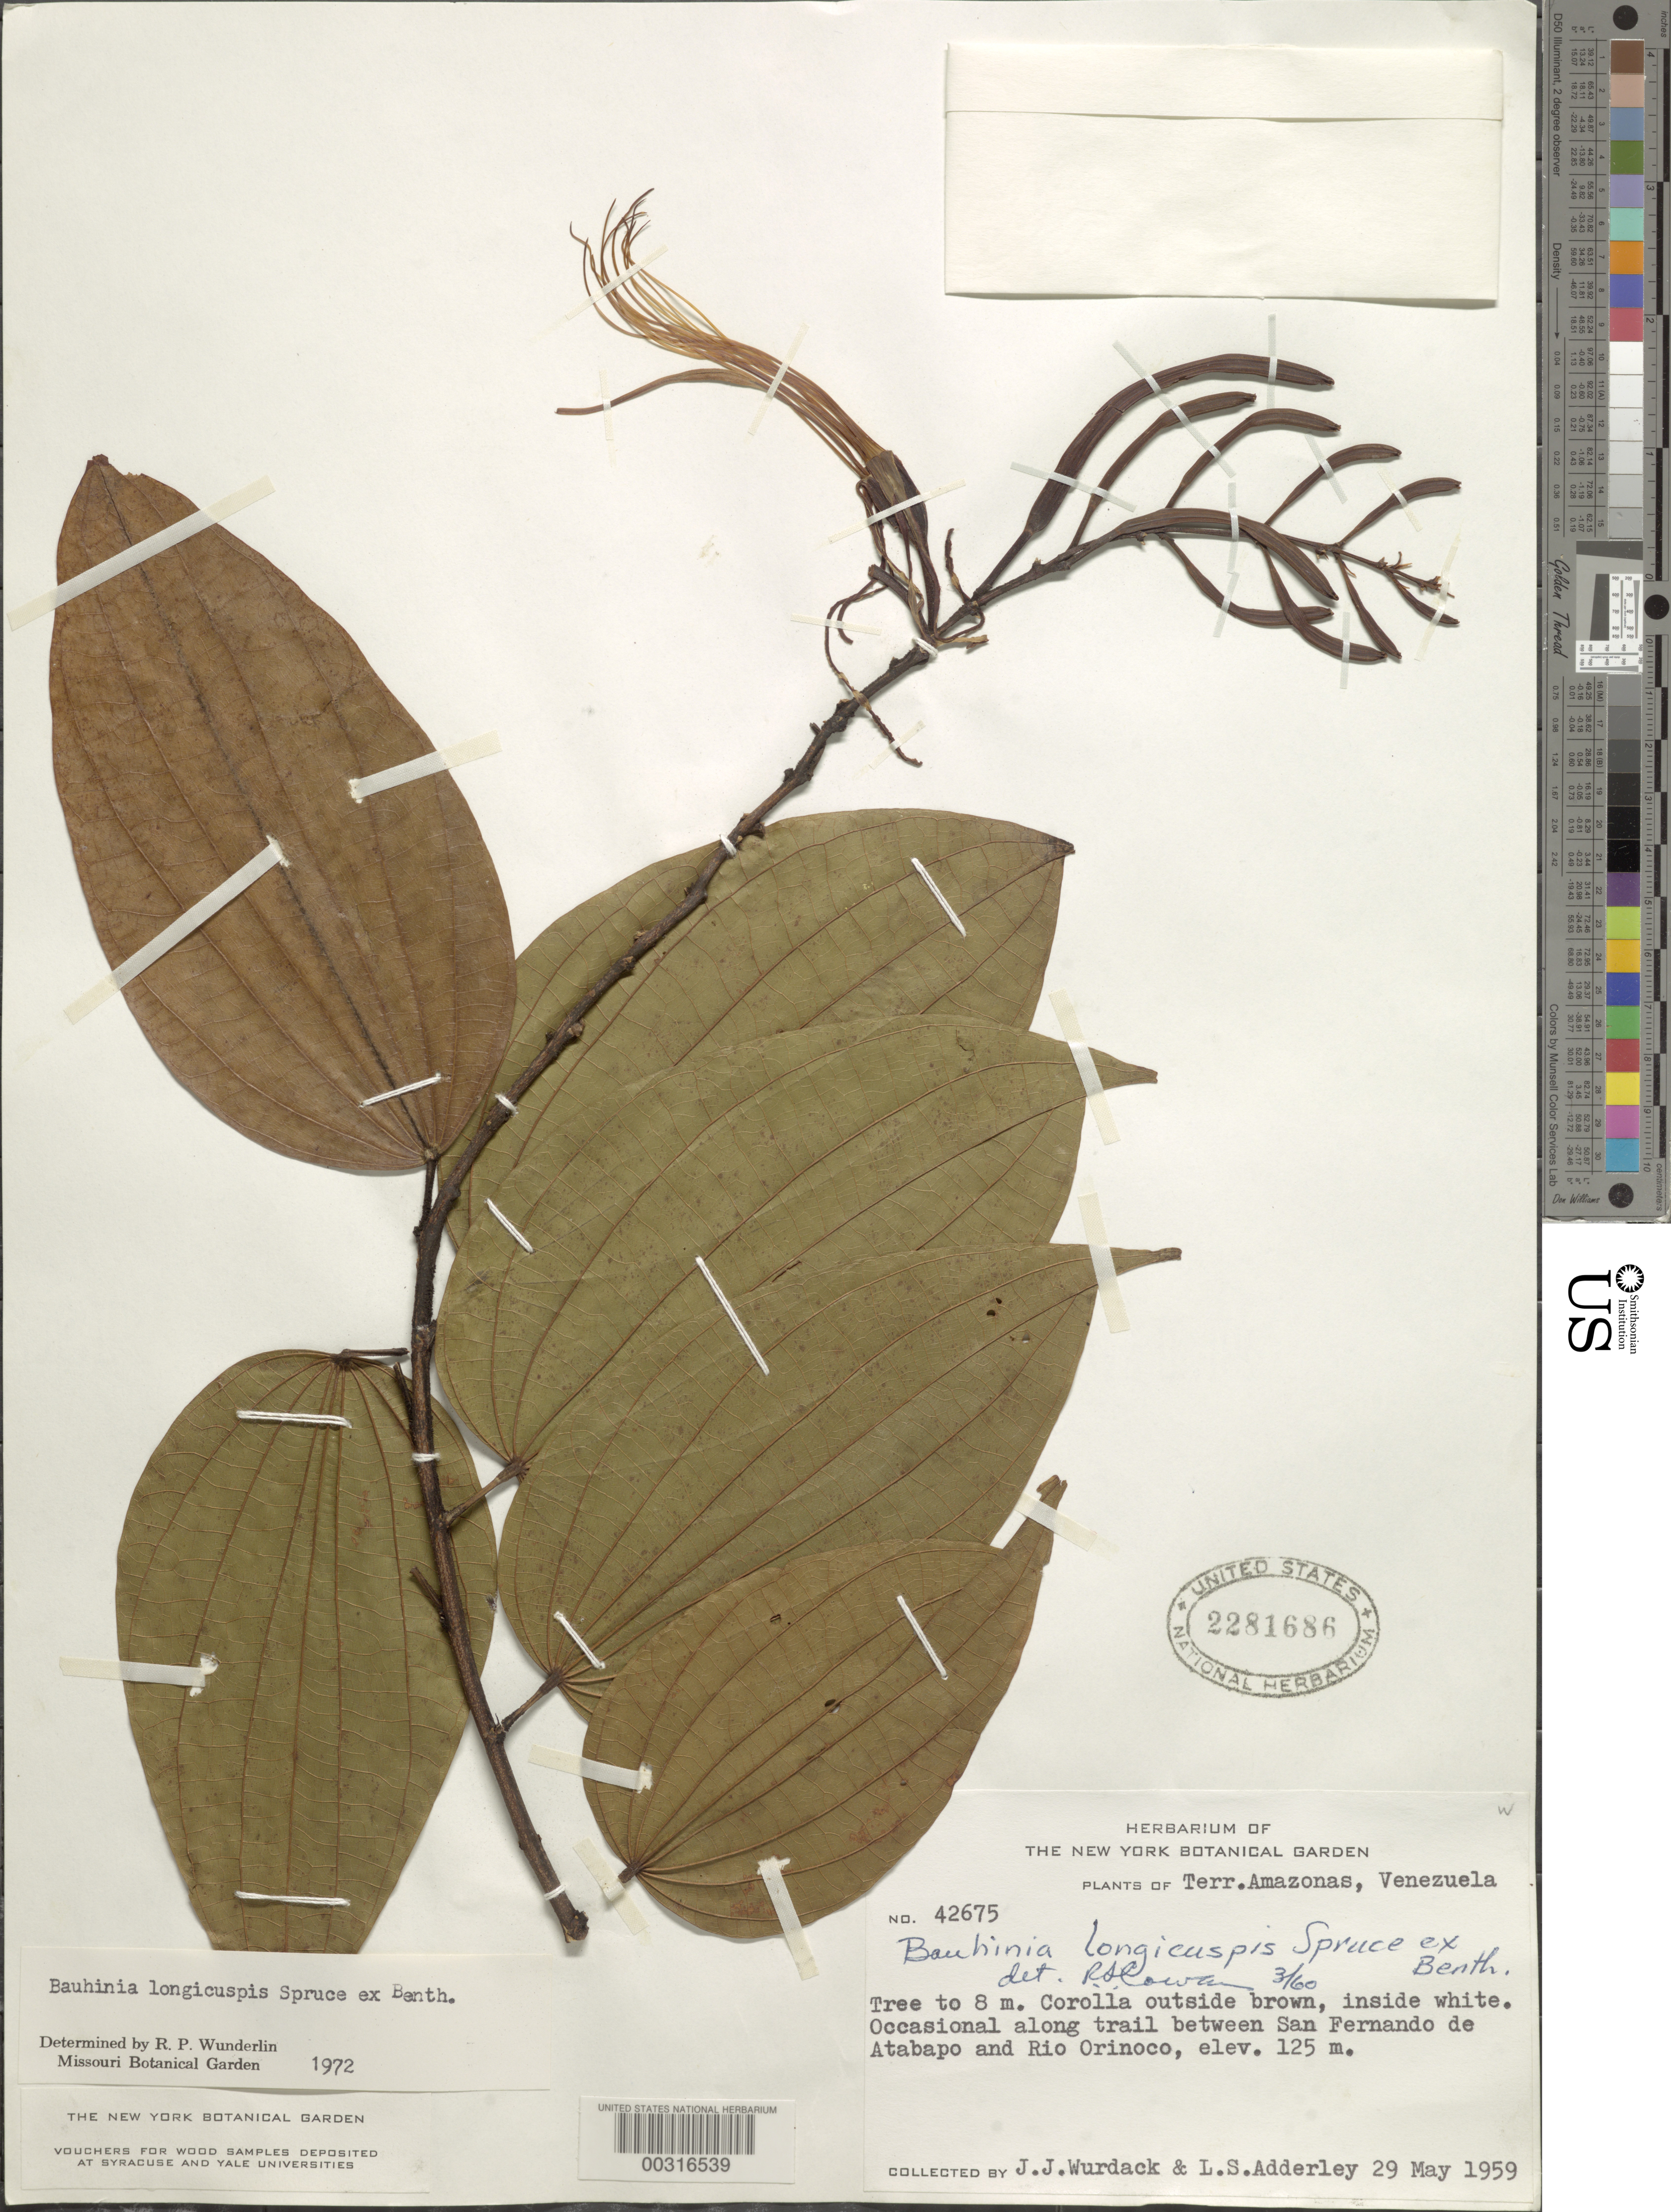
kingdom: Plantae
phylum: Tracheophyta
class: Magnoliopsida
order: Fabales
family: Fabaceae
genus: Bauhinia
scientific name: Bauhinia longicuspis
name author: Spruce ex Benth.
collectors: J. J. Wurdack & L. S. Adderley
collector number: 42675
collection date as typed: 29 May 1959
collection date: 1959-05-29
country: Venezuela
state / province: Amazonas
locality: Along trail between San Fernando de Atabapo and rio orinoco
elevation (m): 125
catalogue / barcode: US 2281686